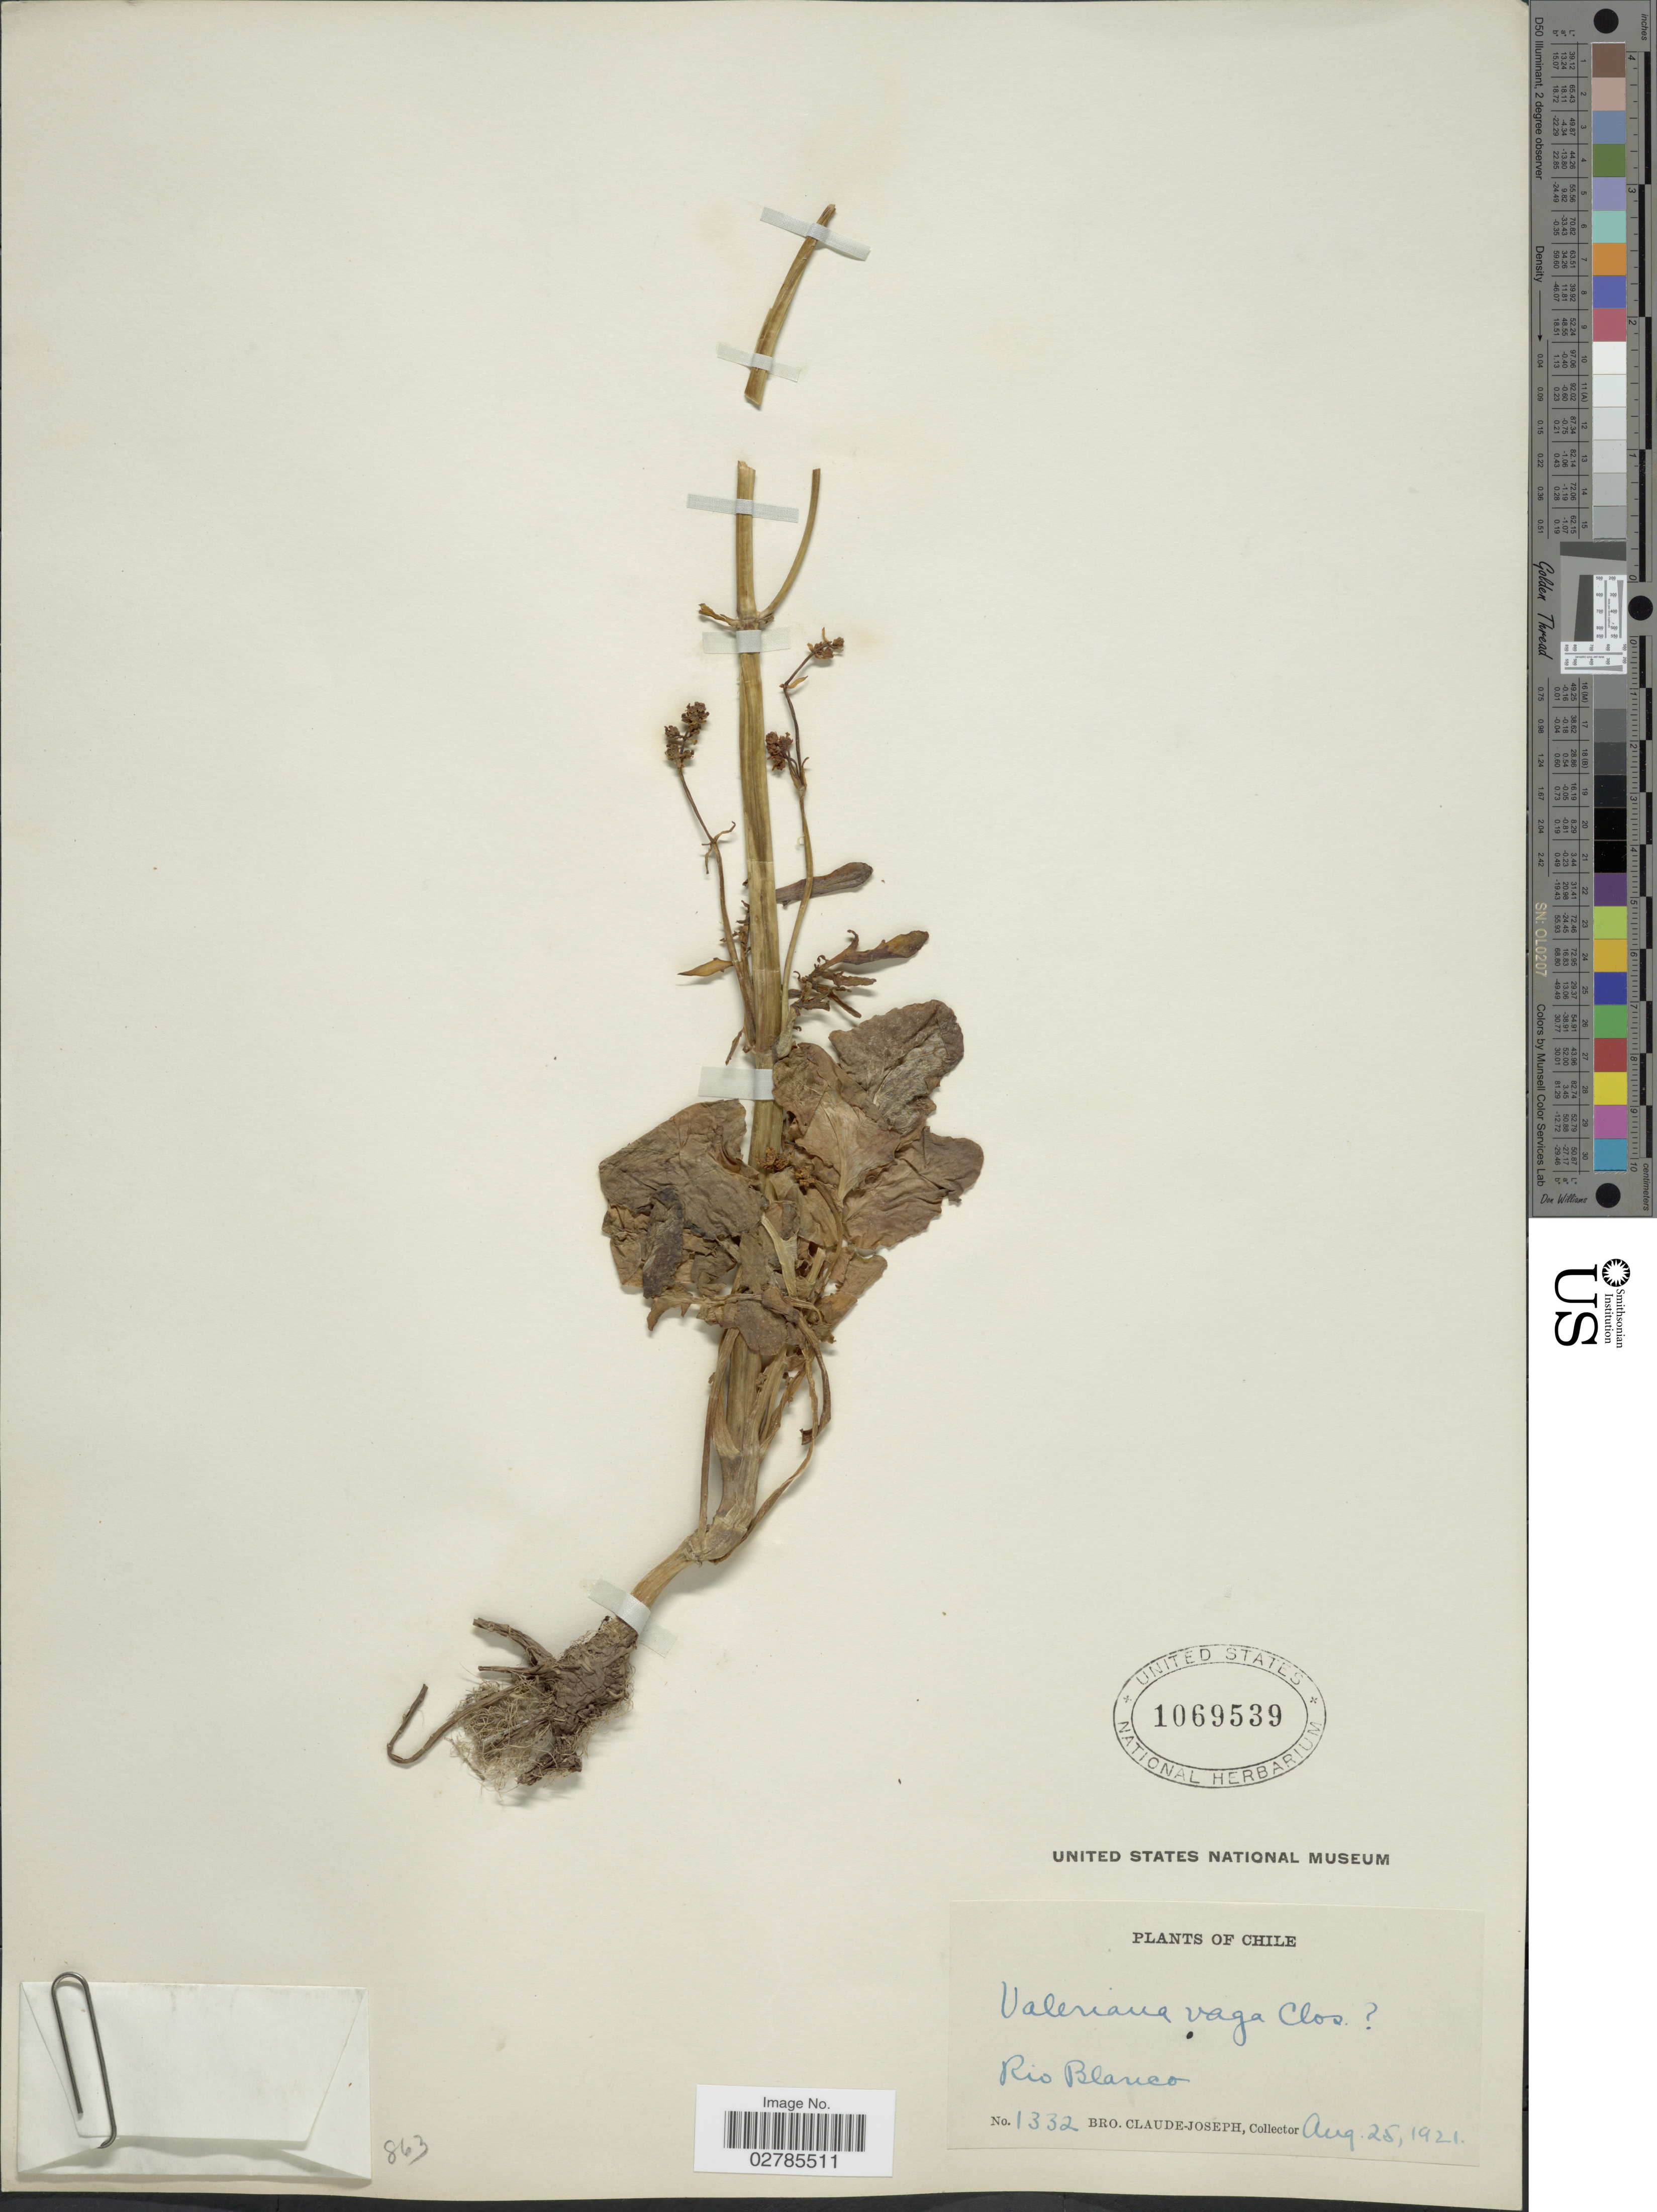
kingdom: Plantae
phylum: Tracheophyta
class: Magnoliopsida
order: Dipsacales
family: Caprifoliaceae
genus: Valeriana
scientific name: Valeriana vaga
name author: Clos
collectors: Bro. Claude-Joseph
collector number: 1332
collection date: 1921-08-25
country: Chile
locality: Rio Blanco.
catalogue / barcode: US 1069539